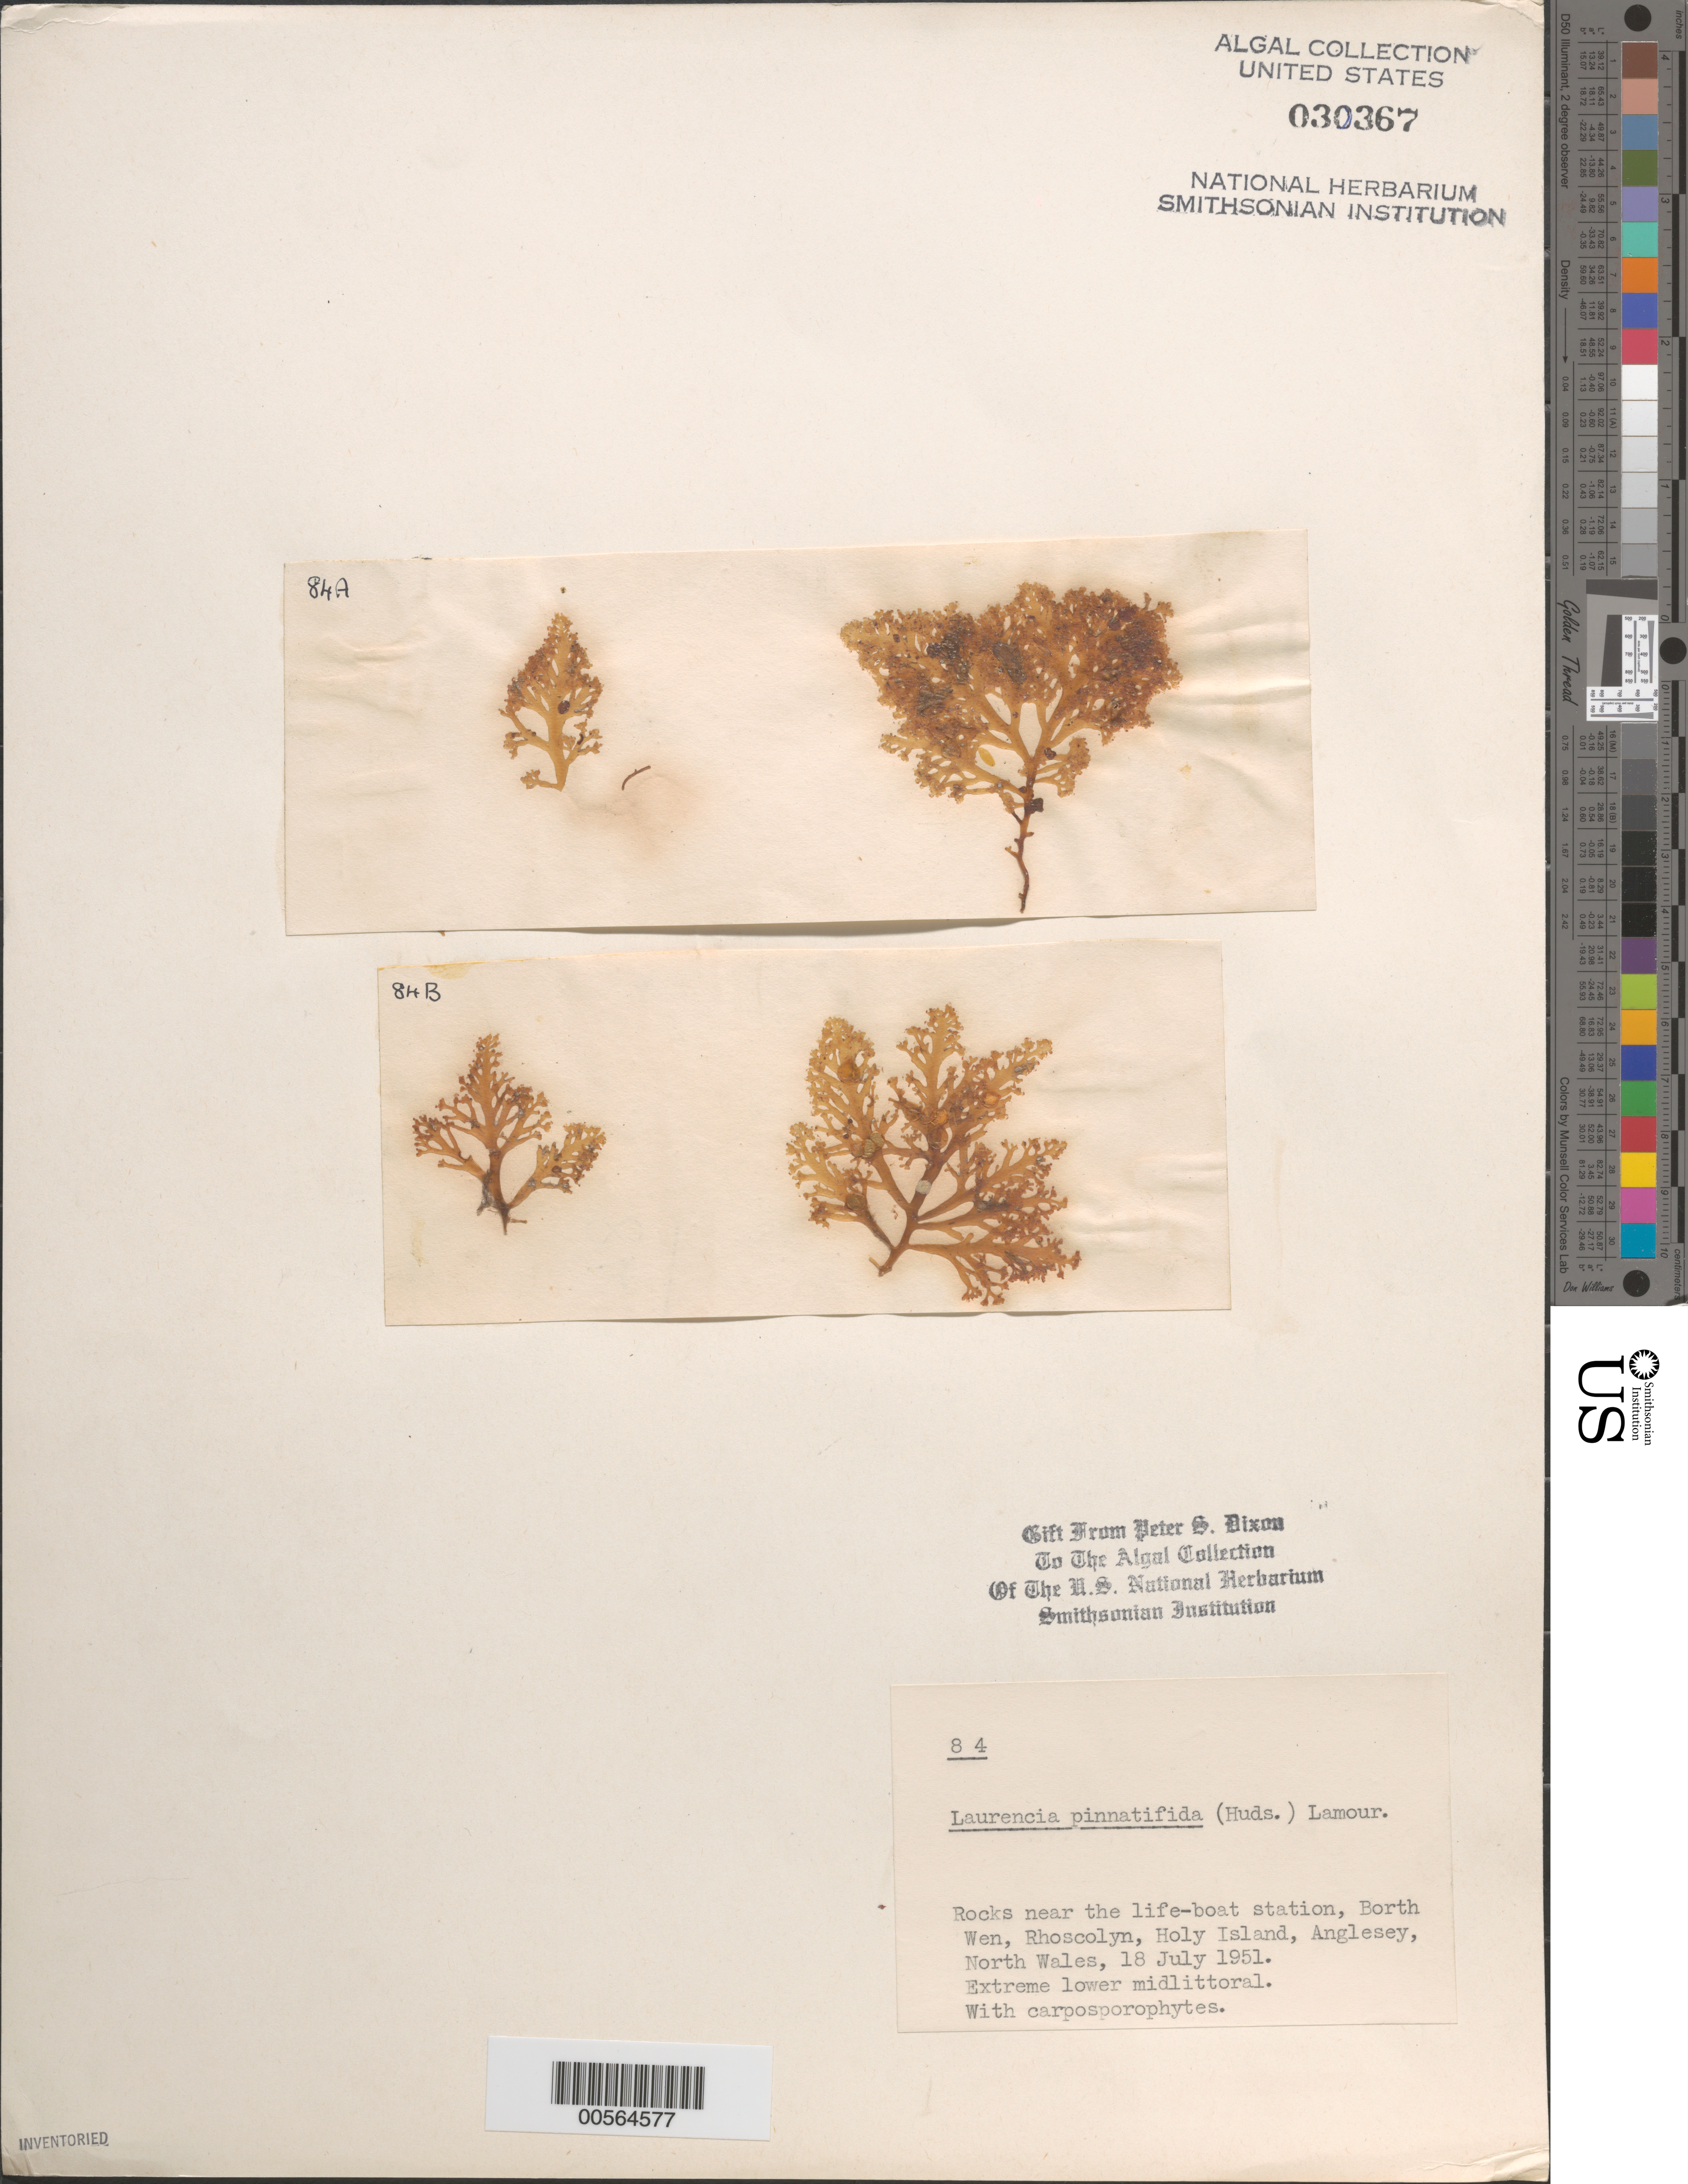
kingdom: Plantae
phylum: Rhodophyta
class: Florideophyceae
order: Ceramiales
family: Rhodomelaceae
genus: Osmundea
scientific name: Osmundea pinnatifida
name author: (Huds.) Stackh.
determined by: Algae name updating Project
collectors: P. S. Dixon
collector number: PSD 84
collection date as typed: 18 Jul 1951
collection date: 1951-07-18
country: United Kingdom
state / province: Wales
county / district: Gwynedd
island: Anglesey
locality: Borth Wen, Rhoscolyn, Holy Island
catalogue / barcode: US 30367